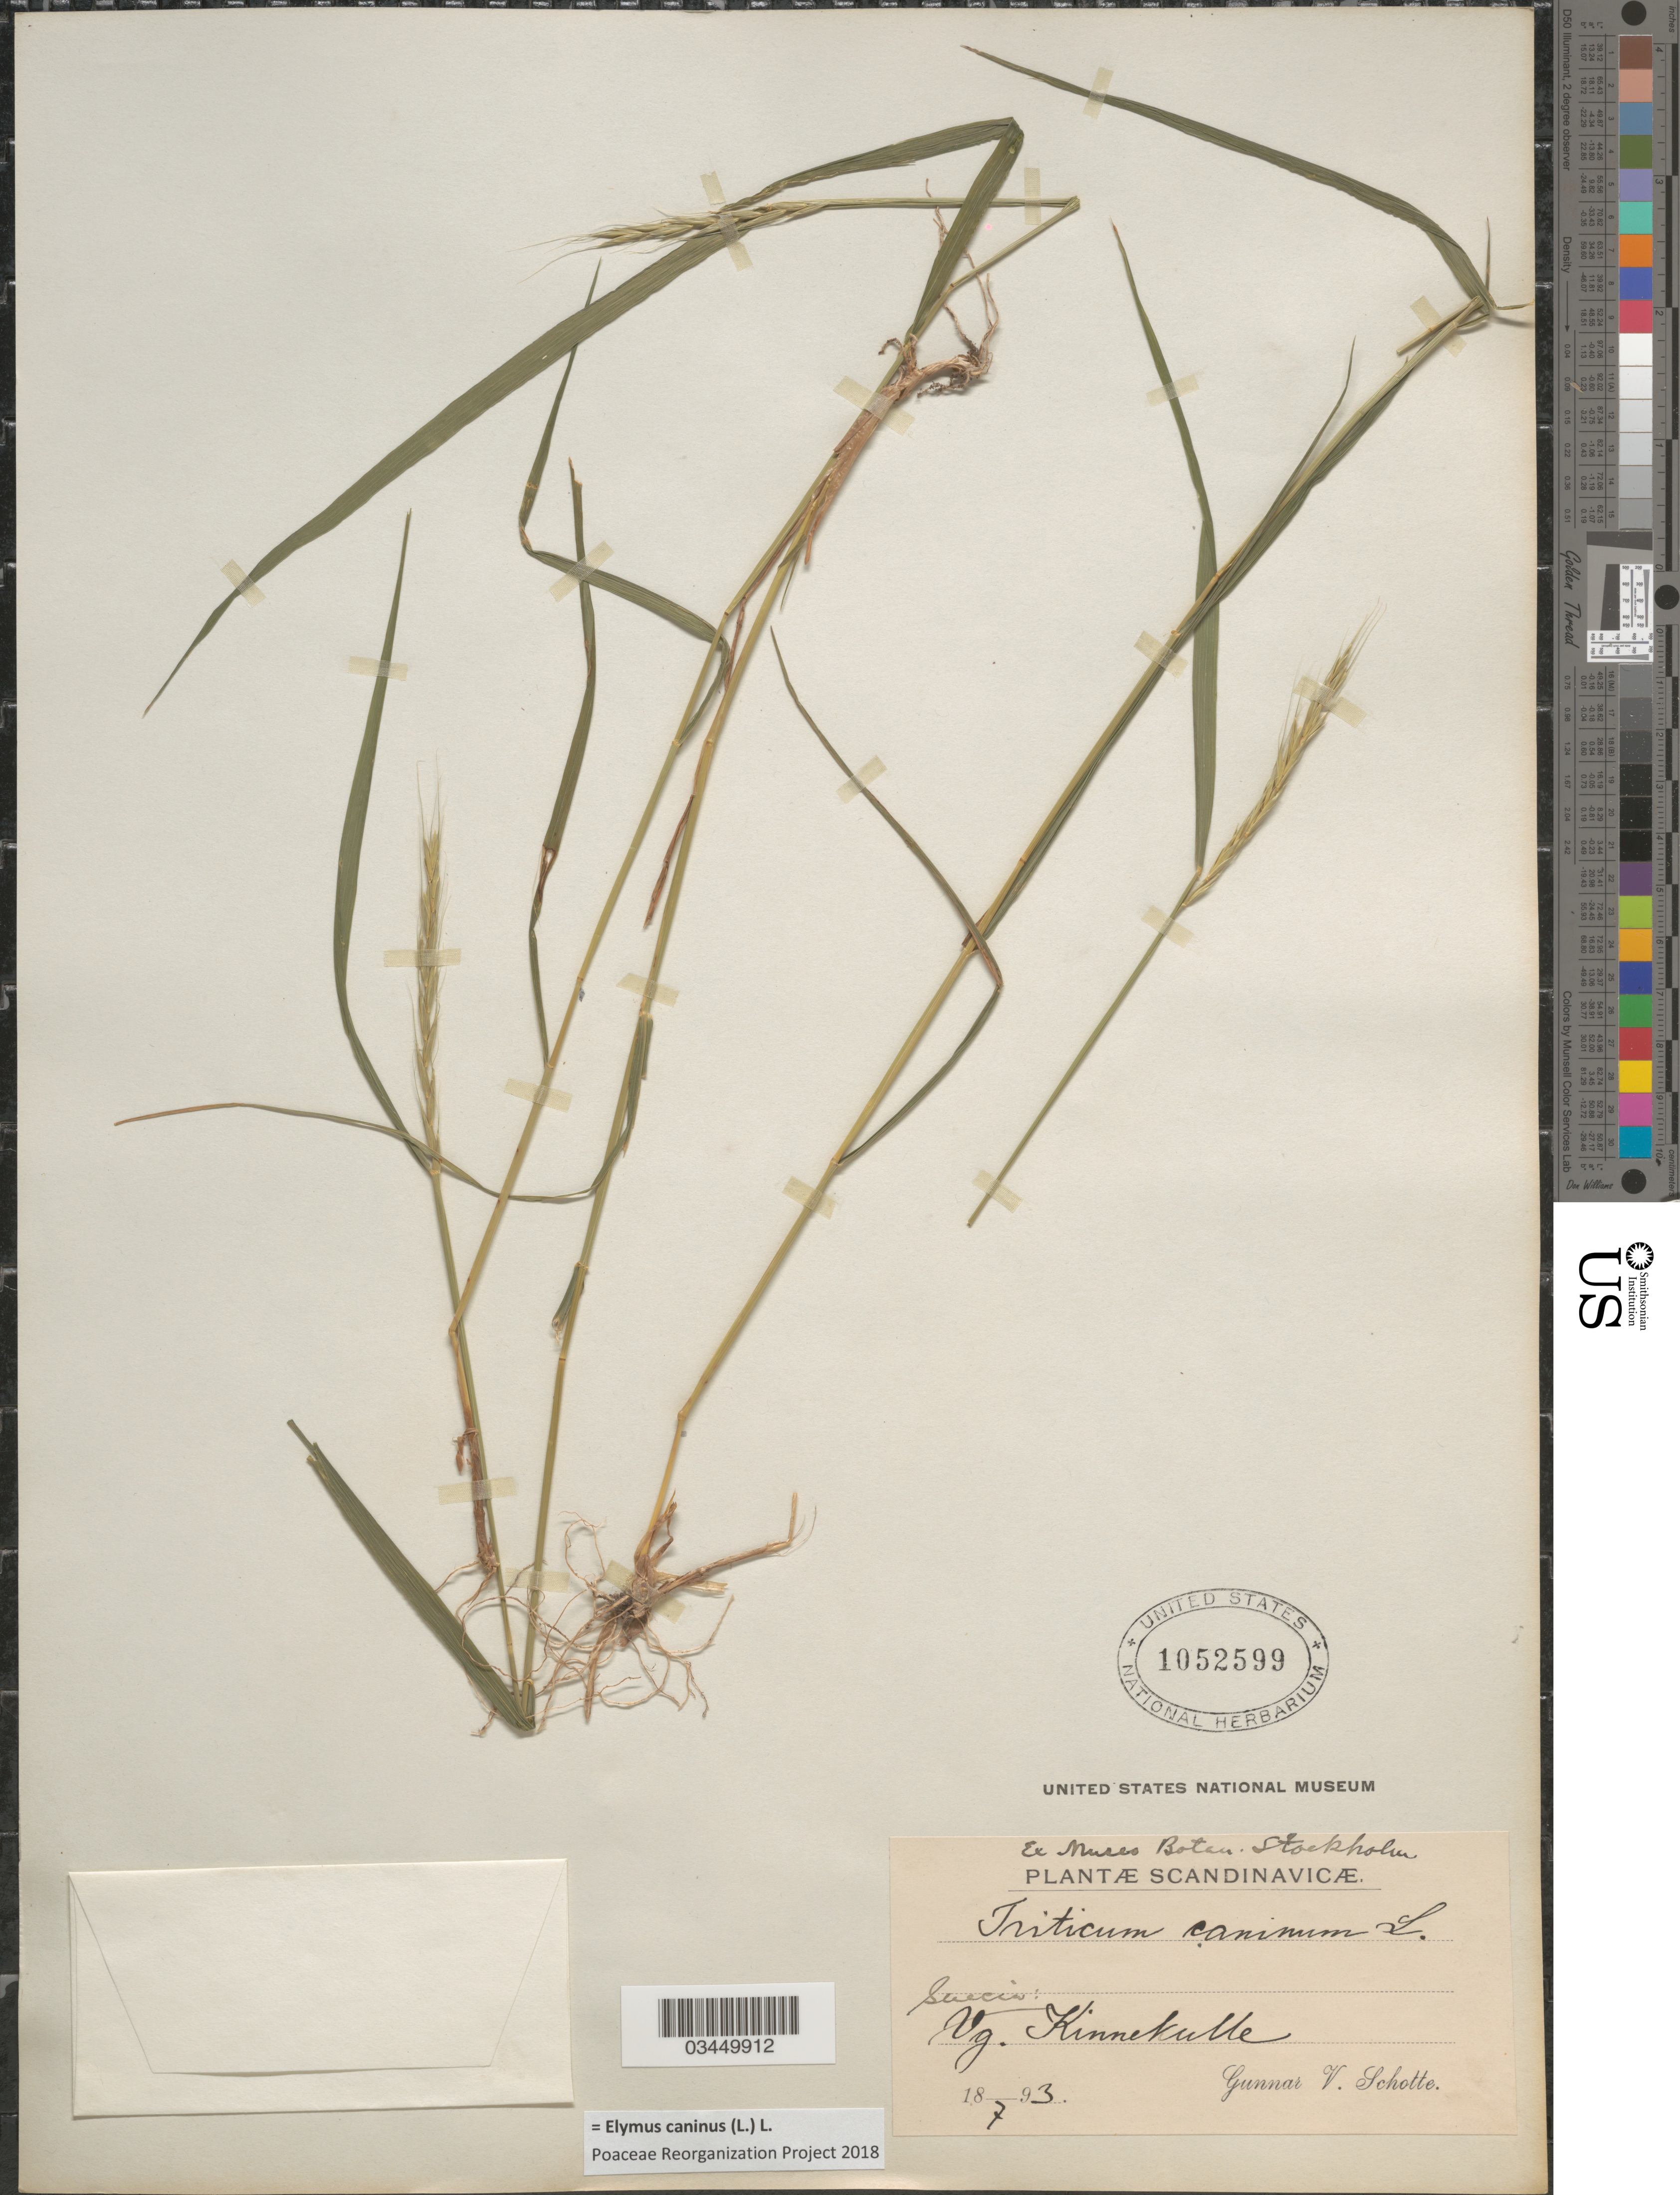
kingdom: Plantae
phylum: Tracheophyta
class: Liliopsida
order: Poales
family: Poaceae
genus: Elymus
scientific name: Elymus caninus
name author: (L.) L.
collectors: G. Schotte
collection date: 1893-07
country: Sweden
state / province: Västra Götaland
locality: Scandinavicæ. Suecia: Vg. Kinnekulle.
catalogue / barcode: US 1052599